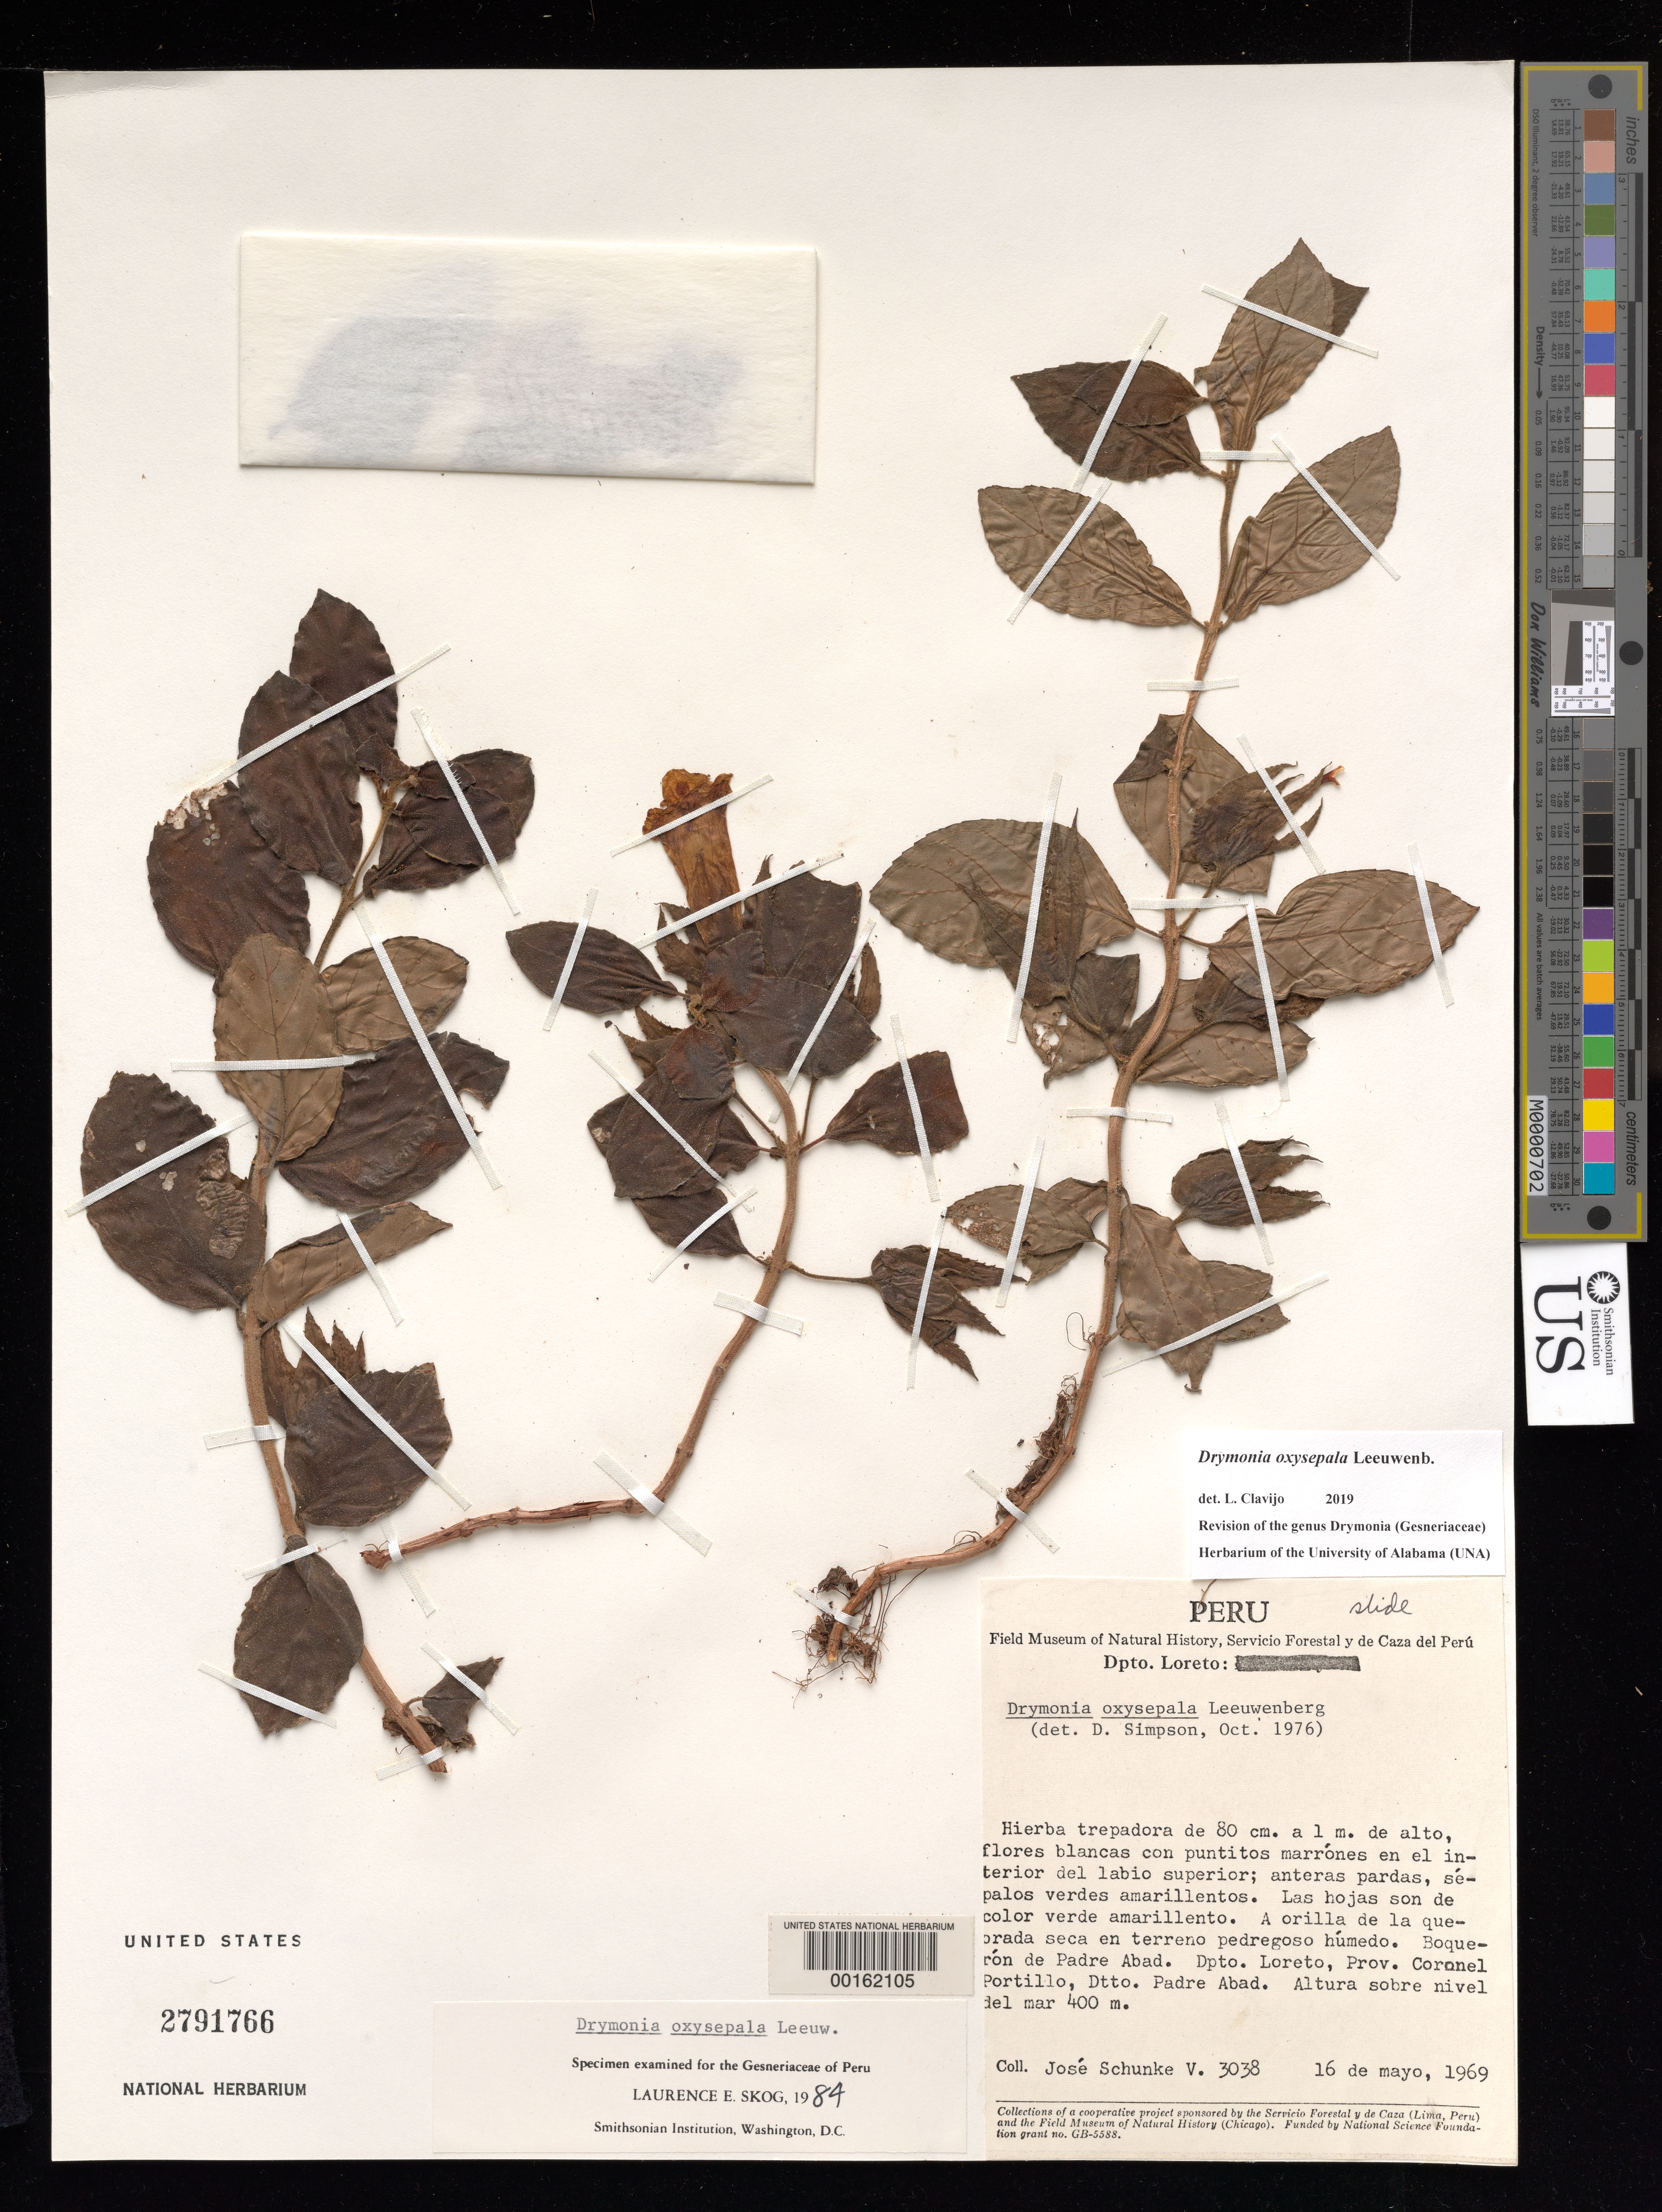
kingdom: Plantae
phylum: Tracheophyta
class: Magnoliopsida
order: Lamiales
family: Gesneriaceae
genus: Drymonia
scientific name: Drymonia oxysepala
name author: Leeuwenb.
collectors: J. Schunke Vigo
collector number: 3038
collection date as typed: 16 May 1969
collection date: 1969-05-16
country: Peru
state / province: Ucayali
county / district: Coronel Portillo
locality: ("Loreto") Prov. Coronel Portillo, Dtto. Padre Abad, Boqueron de Padre Abad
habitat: On the bank of quebrada in rocky humid ground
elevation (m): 400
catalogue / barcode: US 2791766